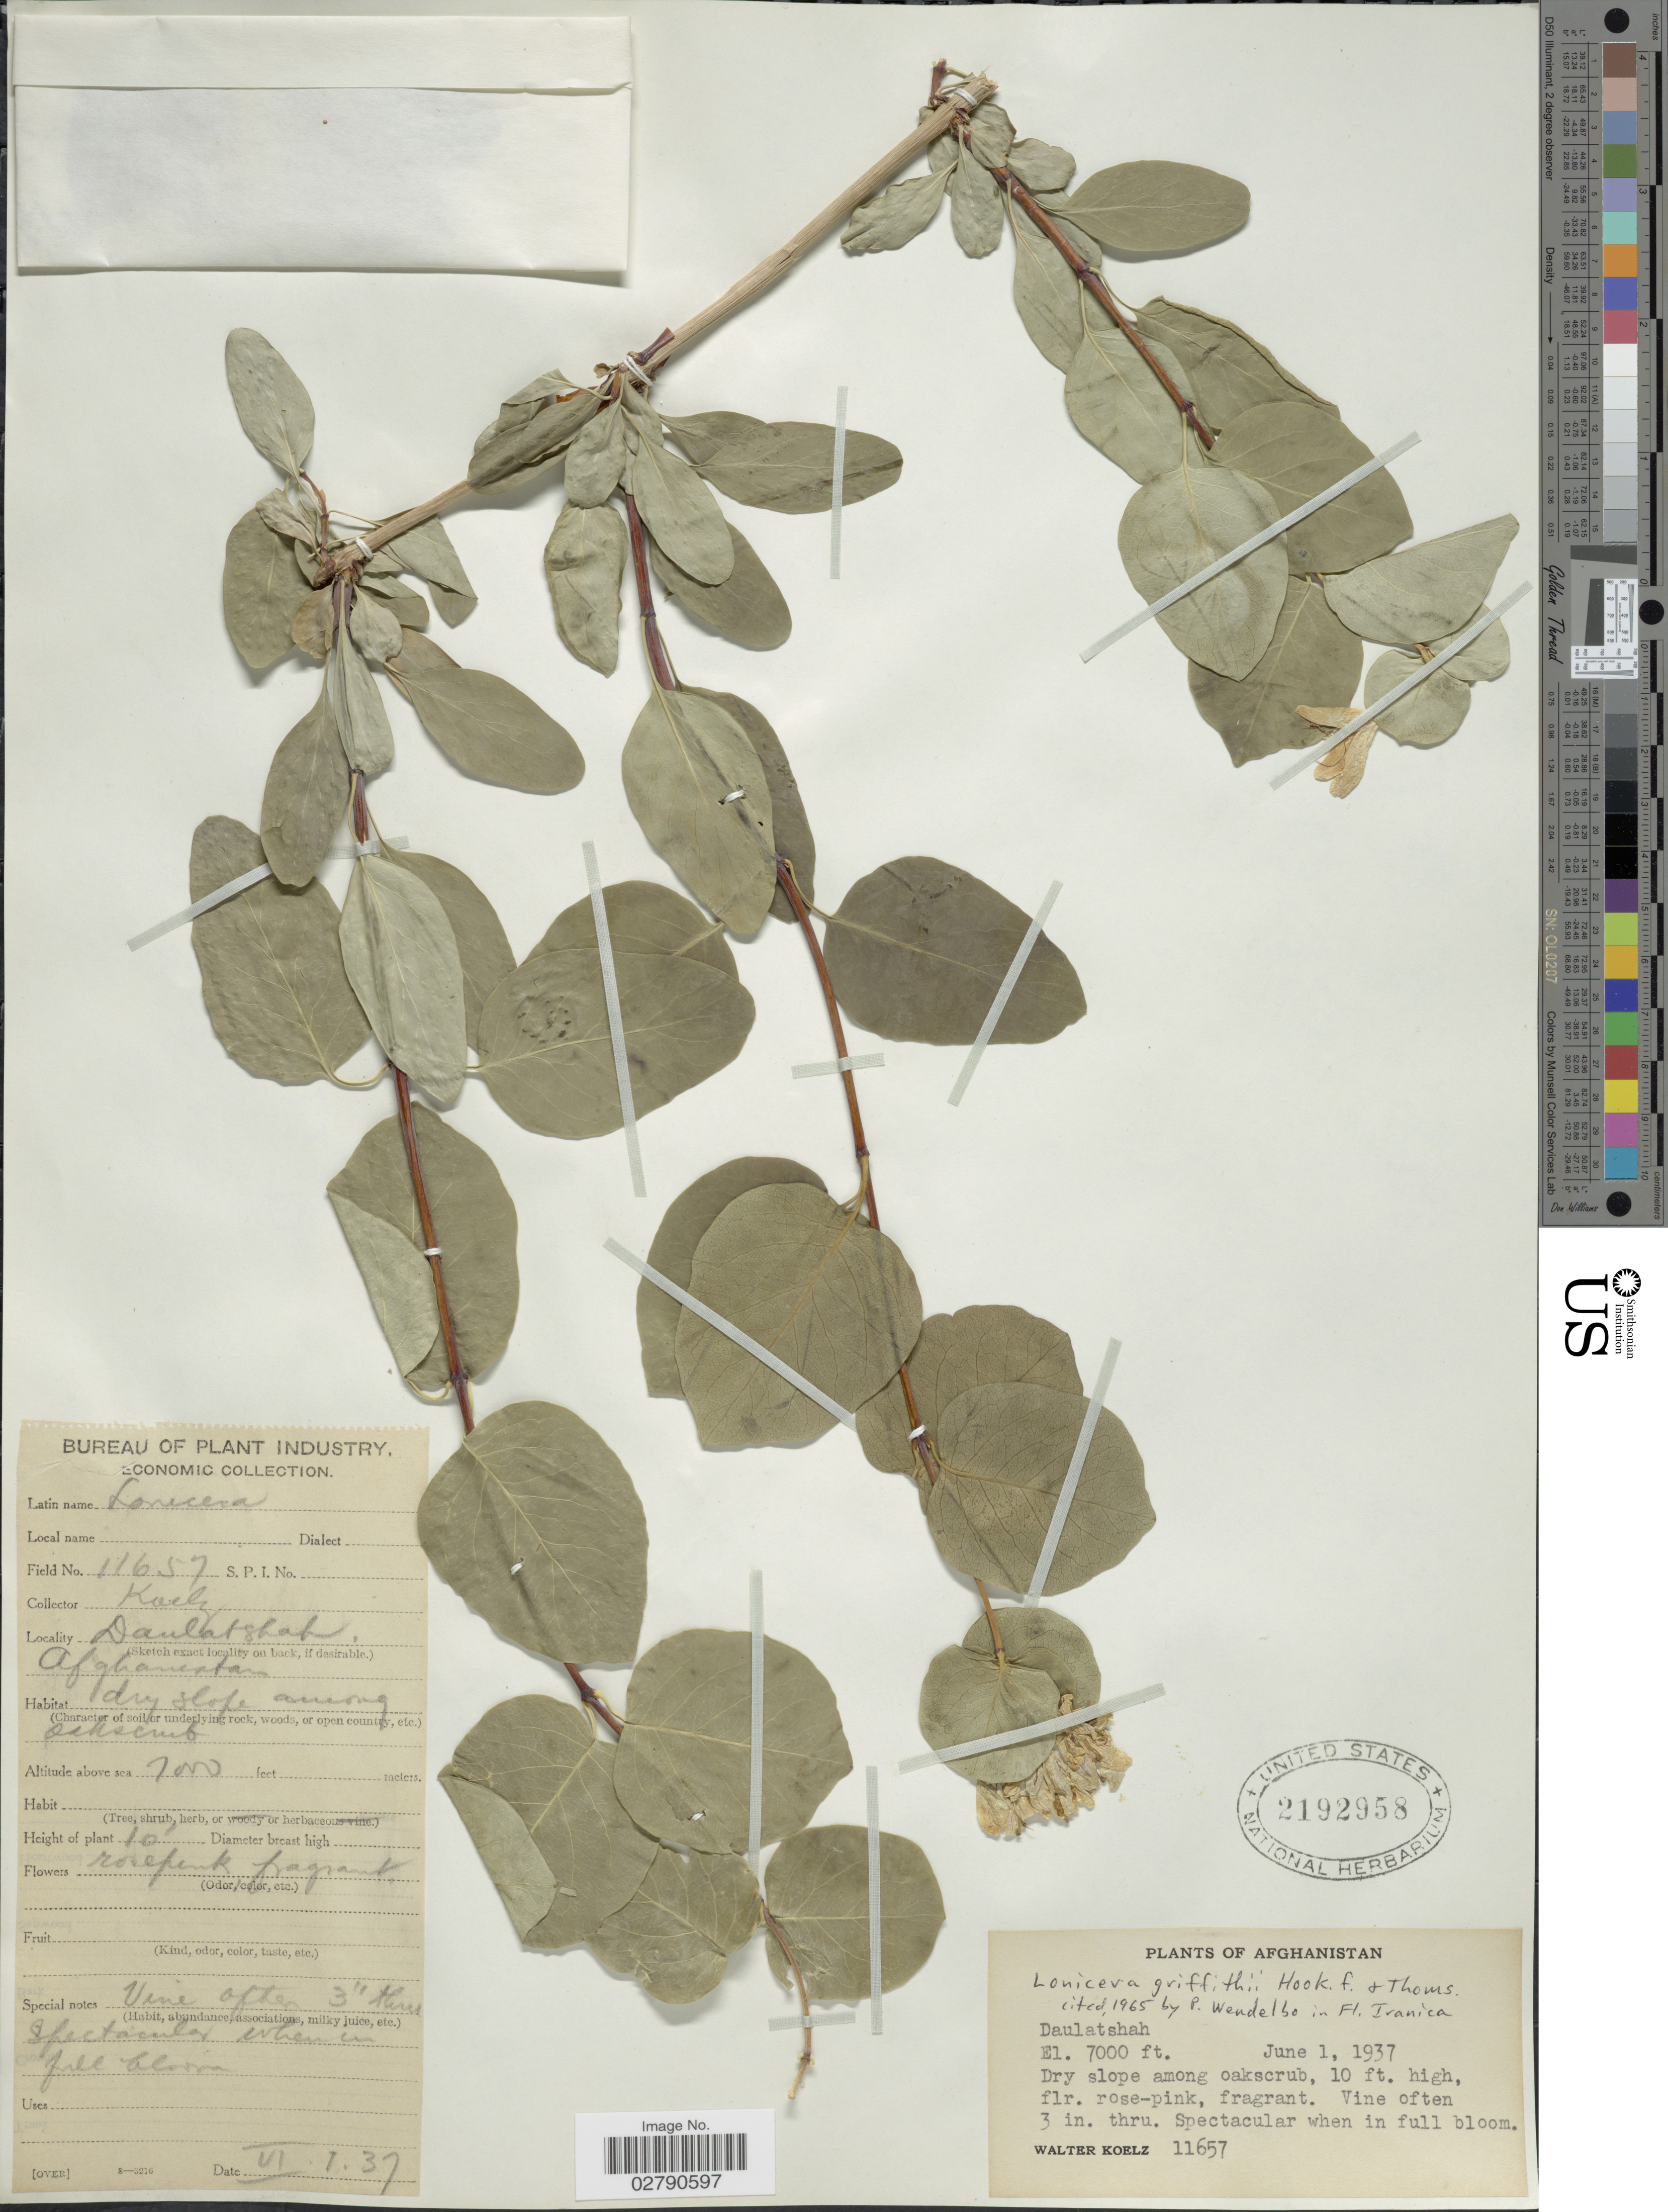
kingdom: Plantae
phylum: Tracheophyta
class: Magnoliopsida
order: Dipsacales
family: Caprifoliaceae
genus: Lonicera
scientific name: Lonicera griffithii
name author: Hook. f. & Thomson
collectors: W. N. Koelz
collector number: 11657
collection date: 1937-06-01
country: Afghanistan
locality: Daulatshah.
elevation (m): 2134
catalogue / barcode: US 2192958